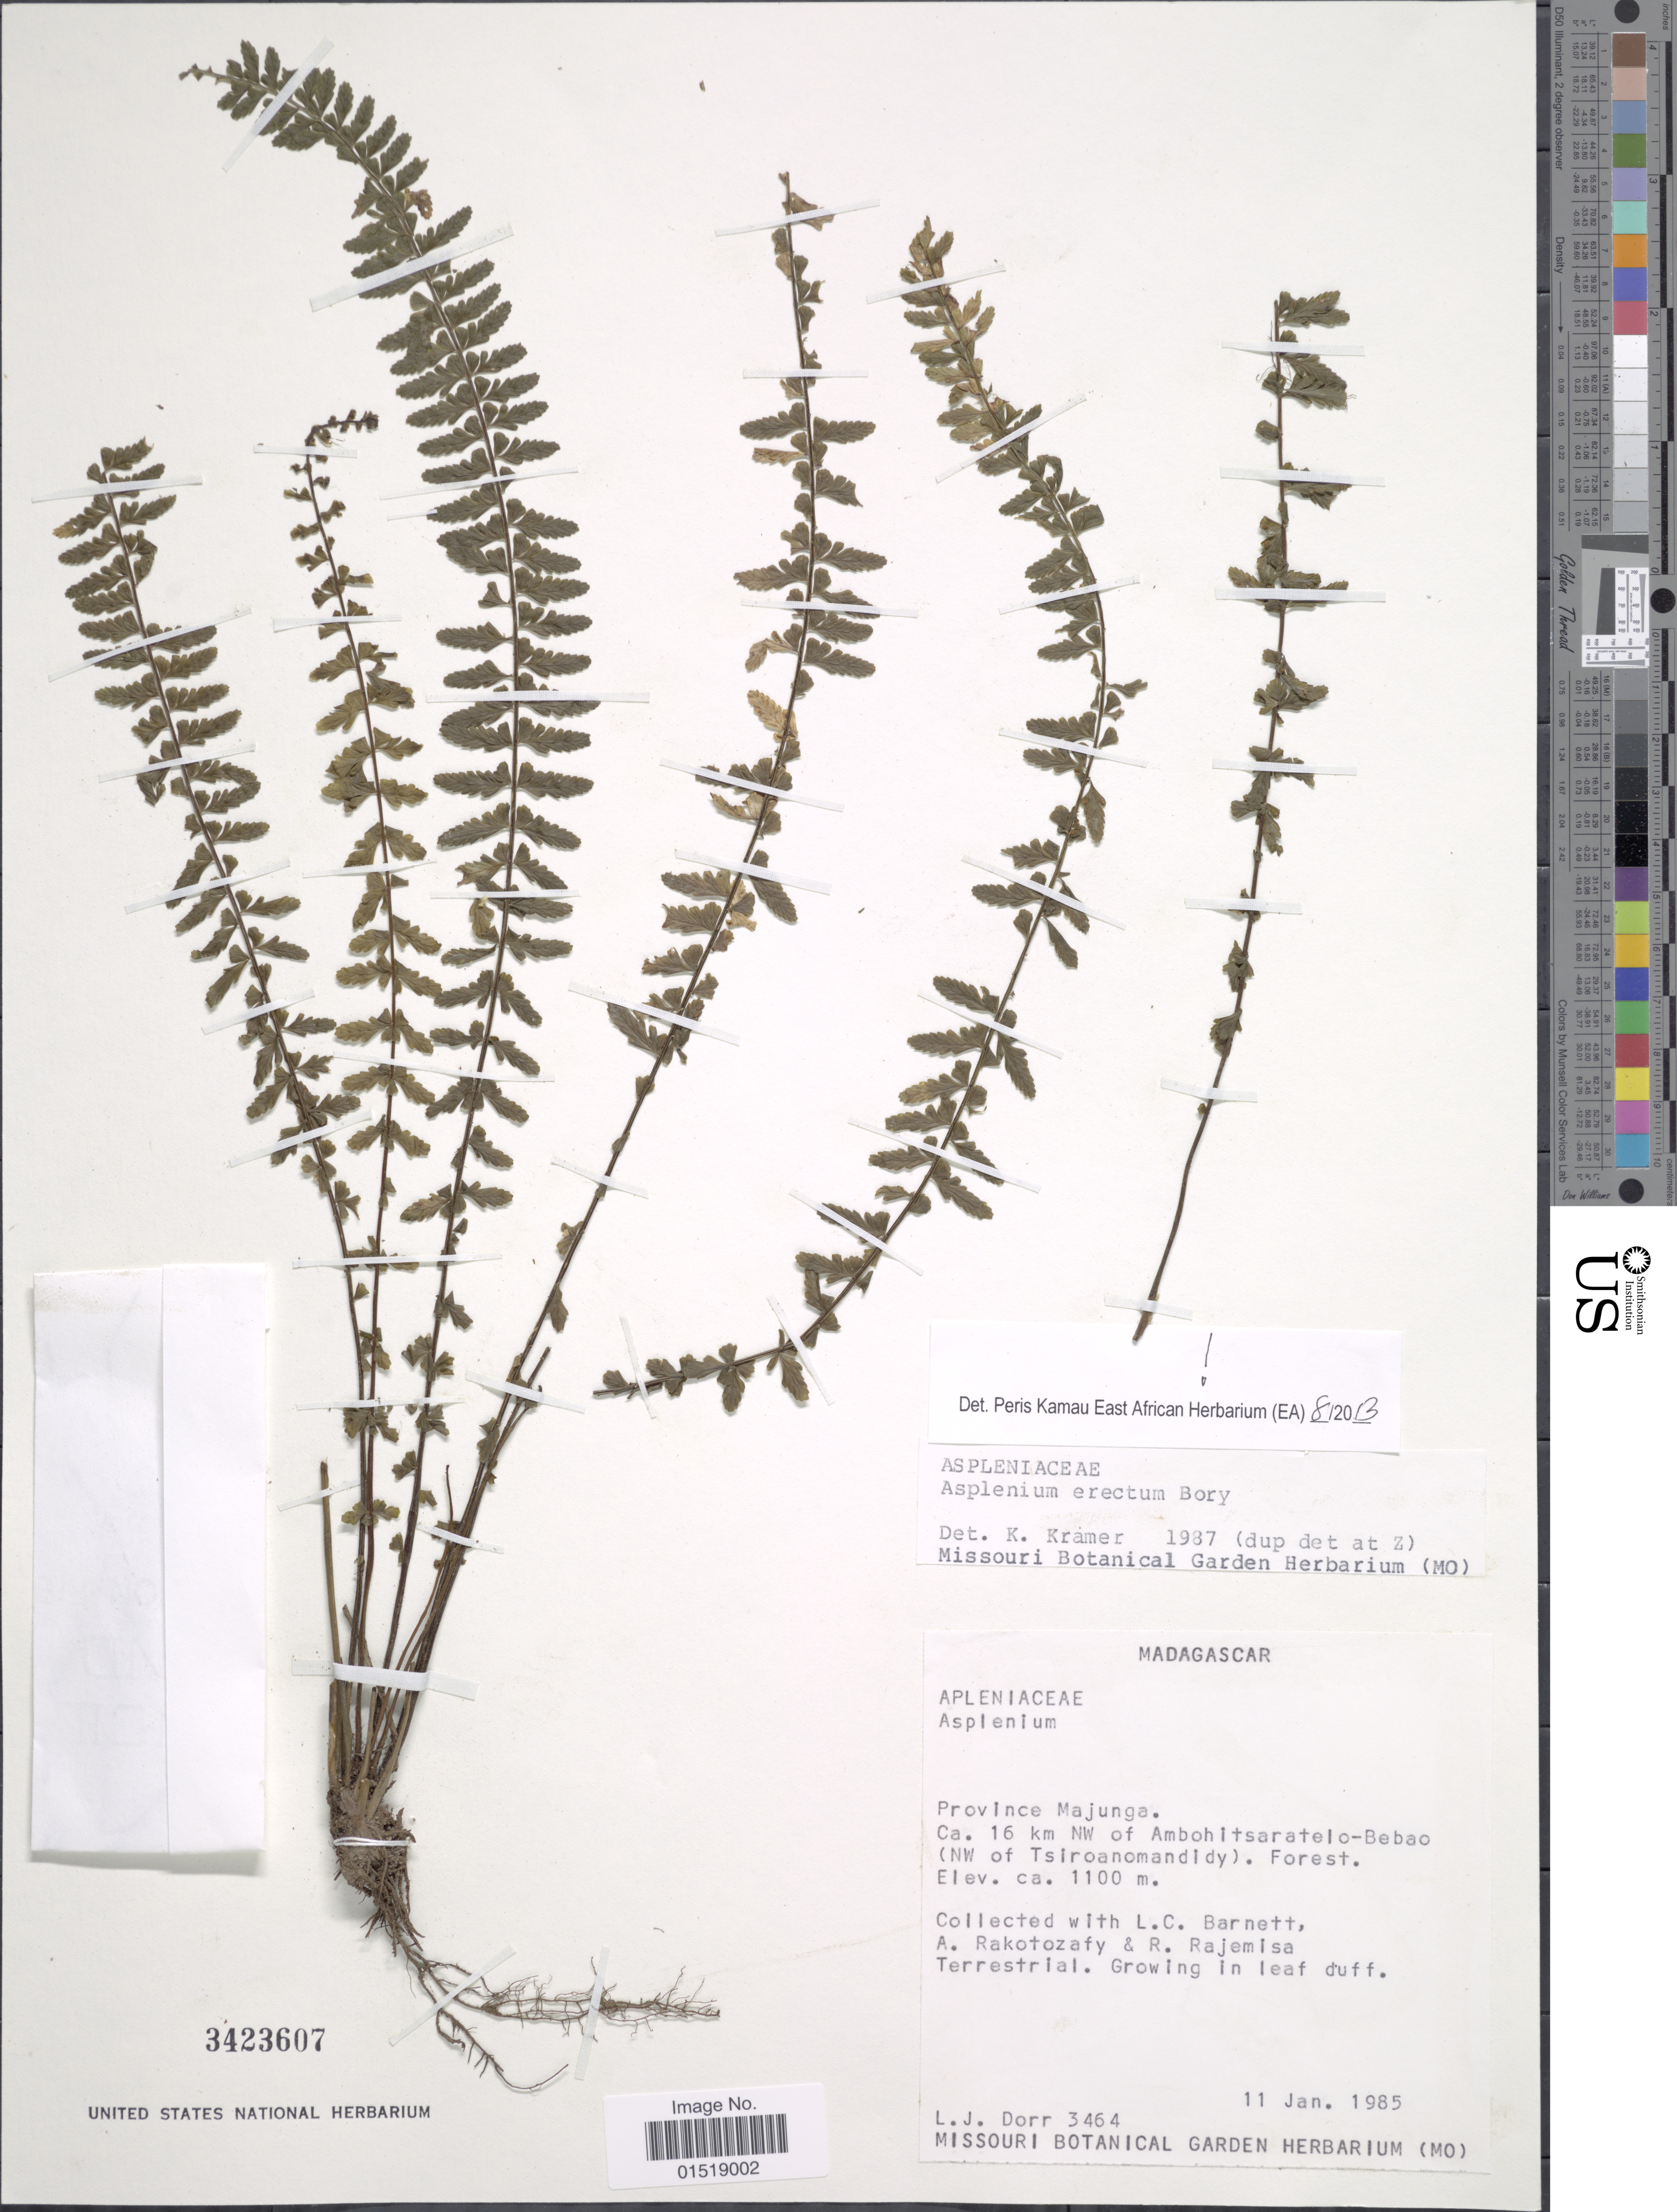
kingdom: Plantae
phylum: Tracheophyta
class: Polypodiopsida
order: Polypodiales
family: Aspleniaceae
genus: Asplenium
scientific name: Asplenium erectum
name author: Bory ex Willd.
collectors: L. J. Dorr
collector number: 3464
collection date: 1985-01-11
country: Madagascar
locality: Province Majunga. Ca. 16 km NW of Ambohitsaratelo-Bebao (NW of Tsiroanomandidy).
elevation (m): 1100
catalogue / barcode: US 3423607